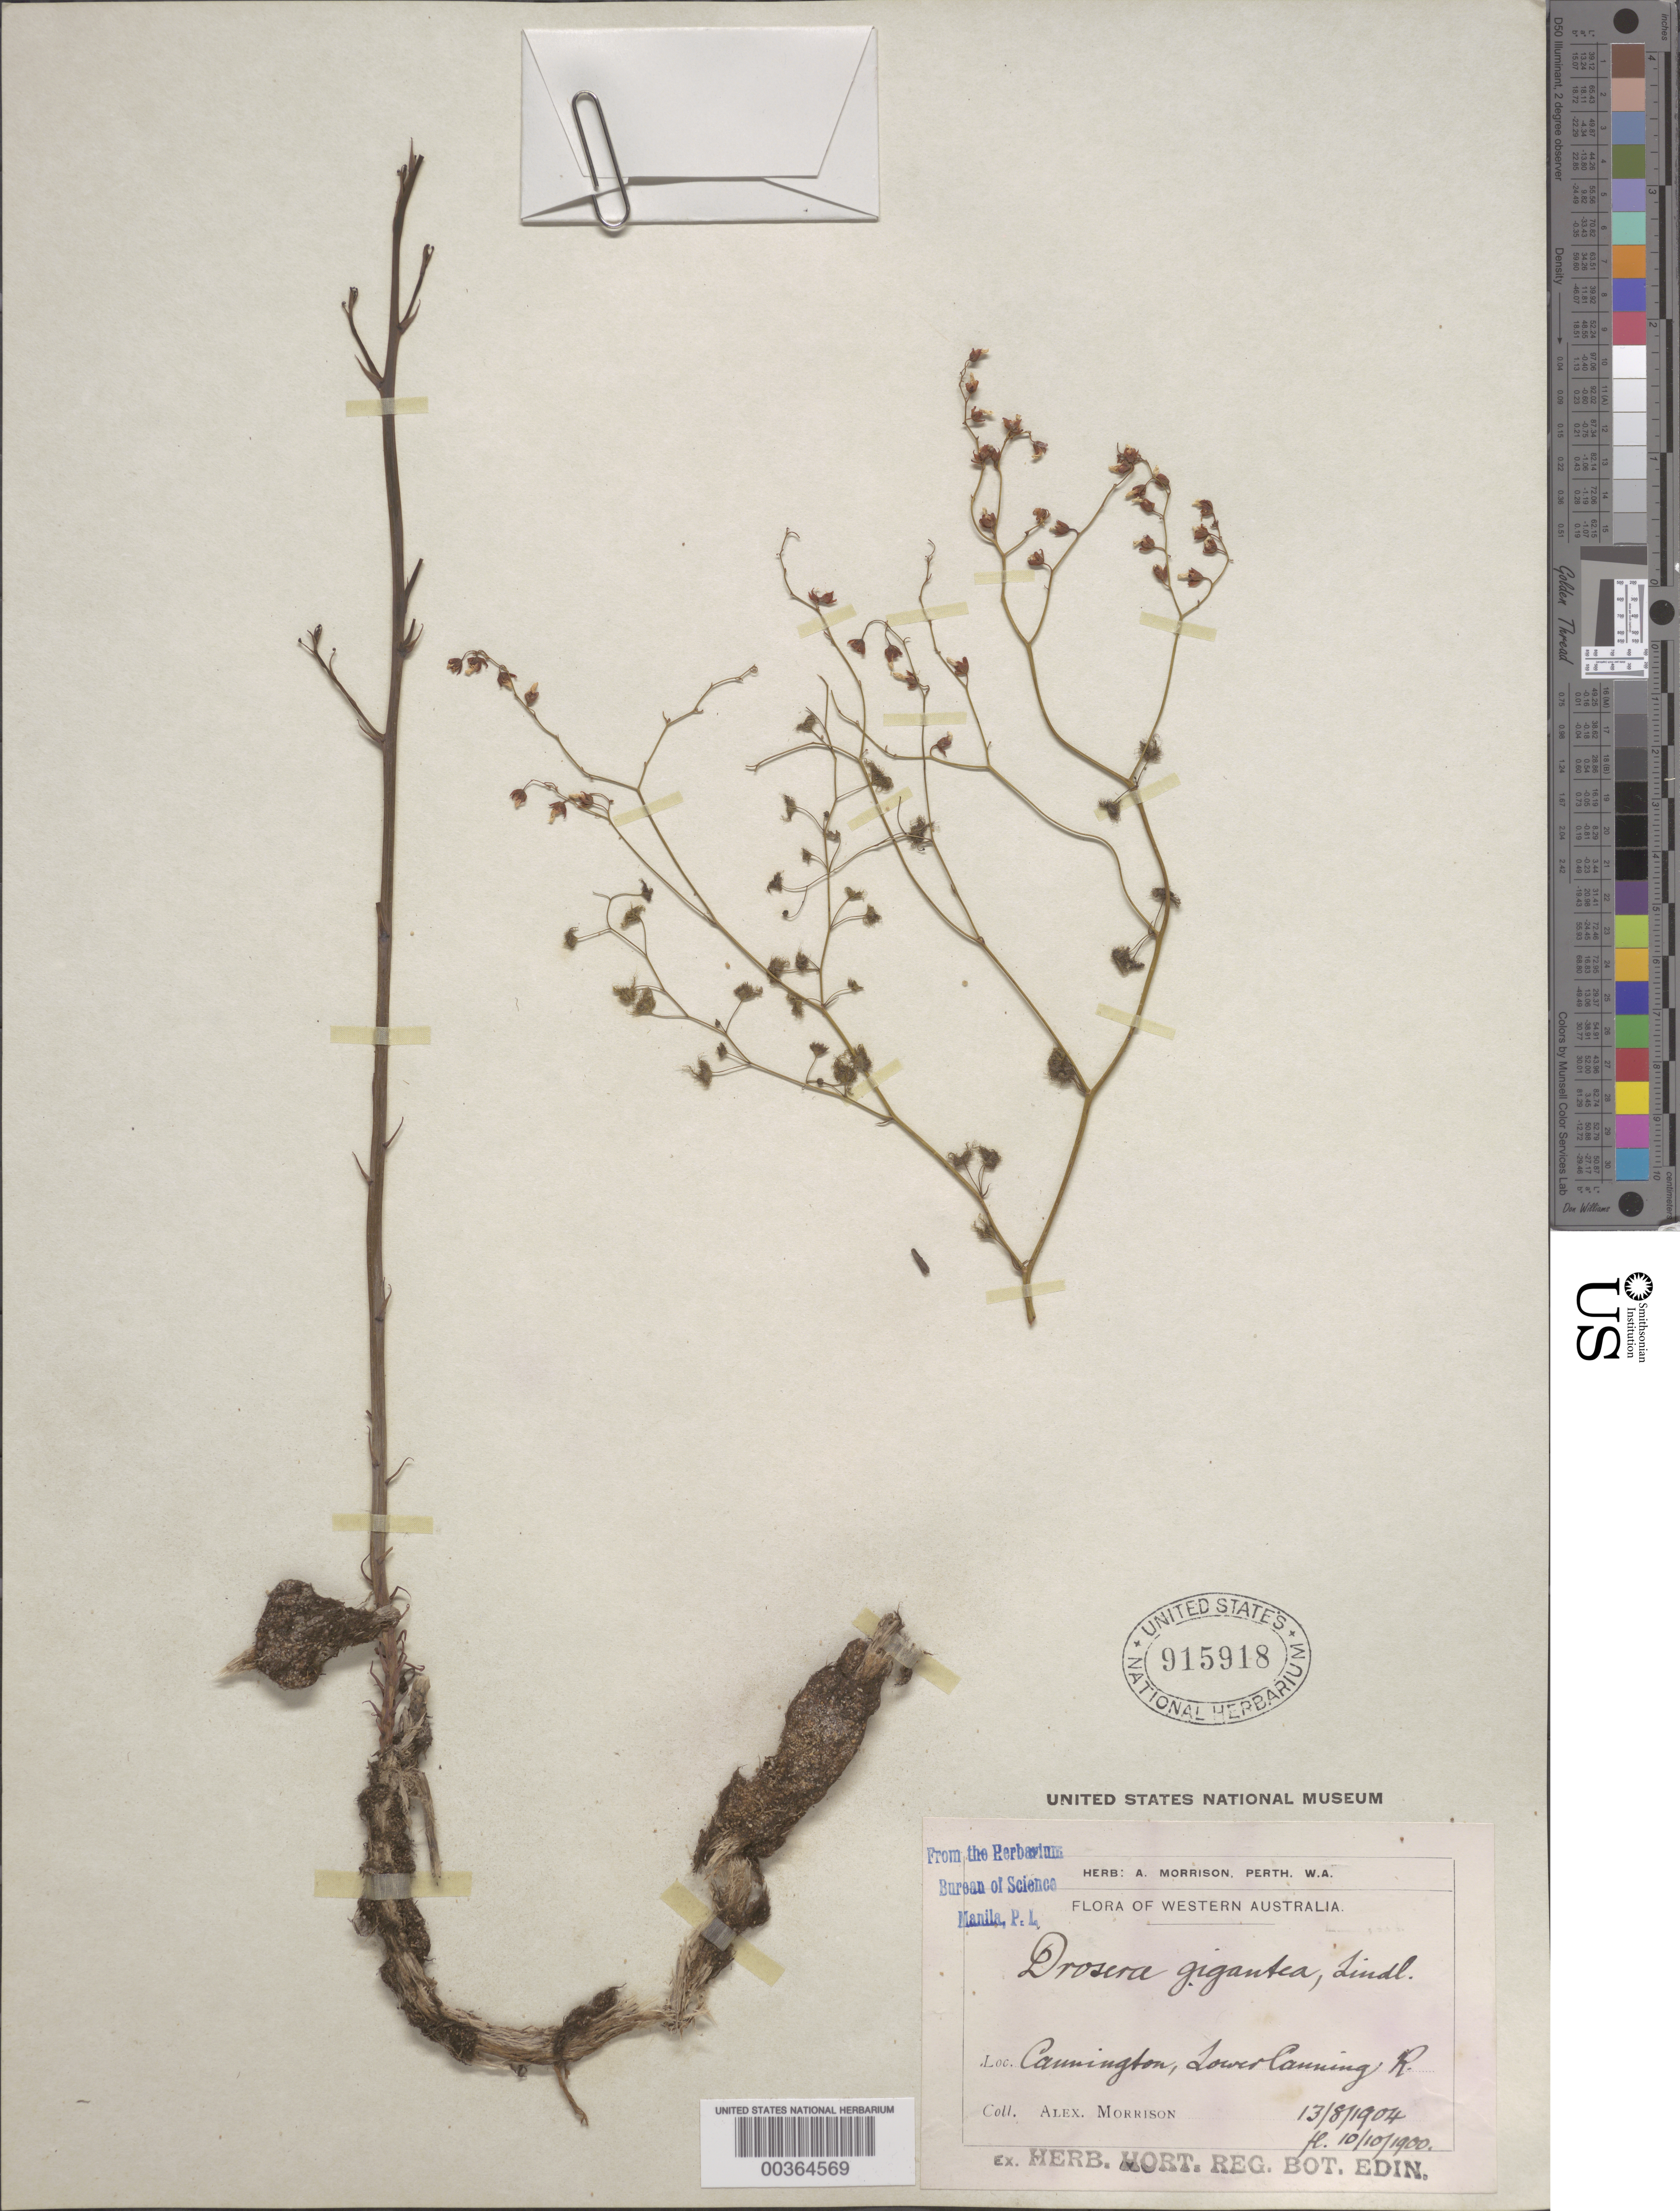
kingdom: Plantae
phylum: Tracheophyta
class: Magnoliopsida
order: Caryophyllales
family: Droseraceae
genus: Drosera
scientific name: Drosera gigantea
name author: Lindl.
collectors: A. Morrison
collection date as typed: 13 Aug 1904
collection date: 1904-08-13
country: Australia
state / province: Western Australia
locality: Lower canning river, cannington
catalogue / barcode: US 915918